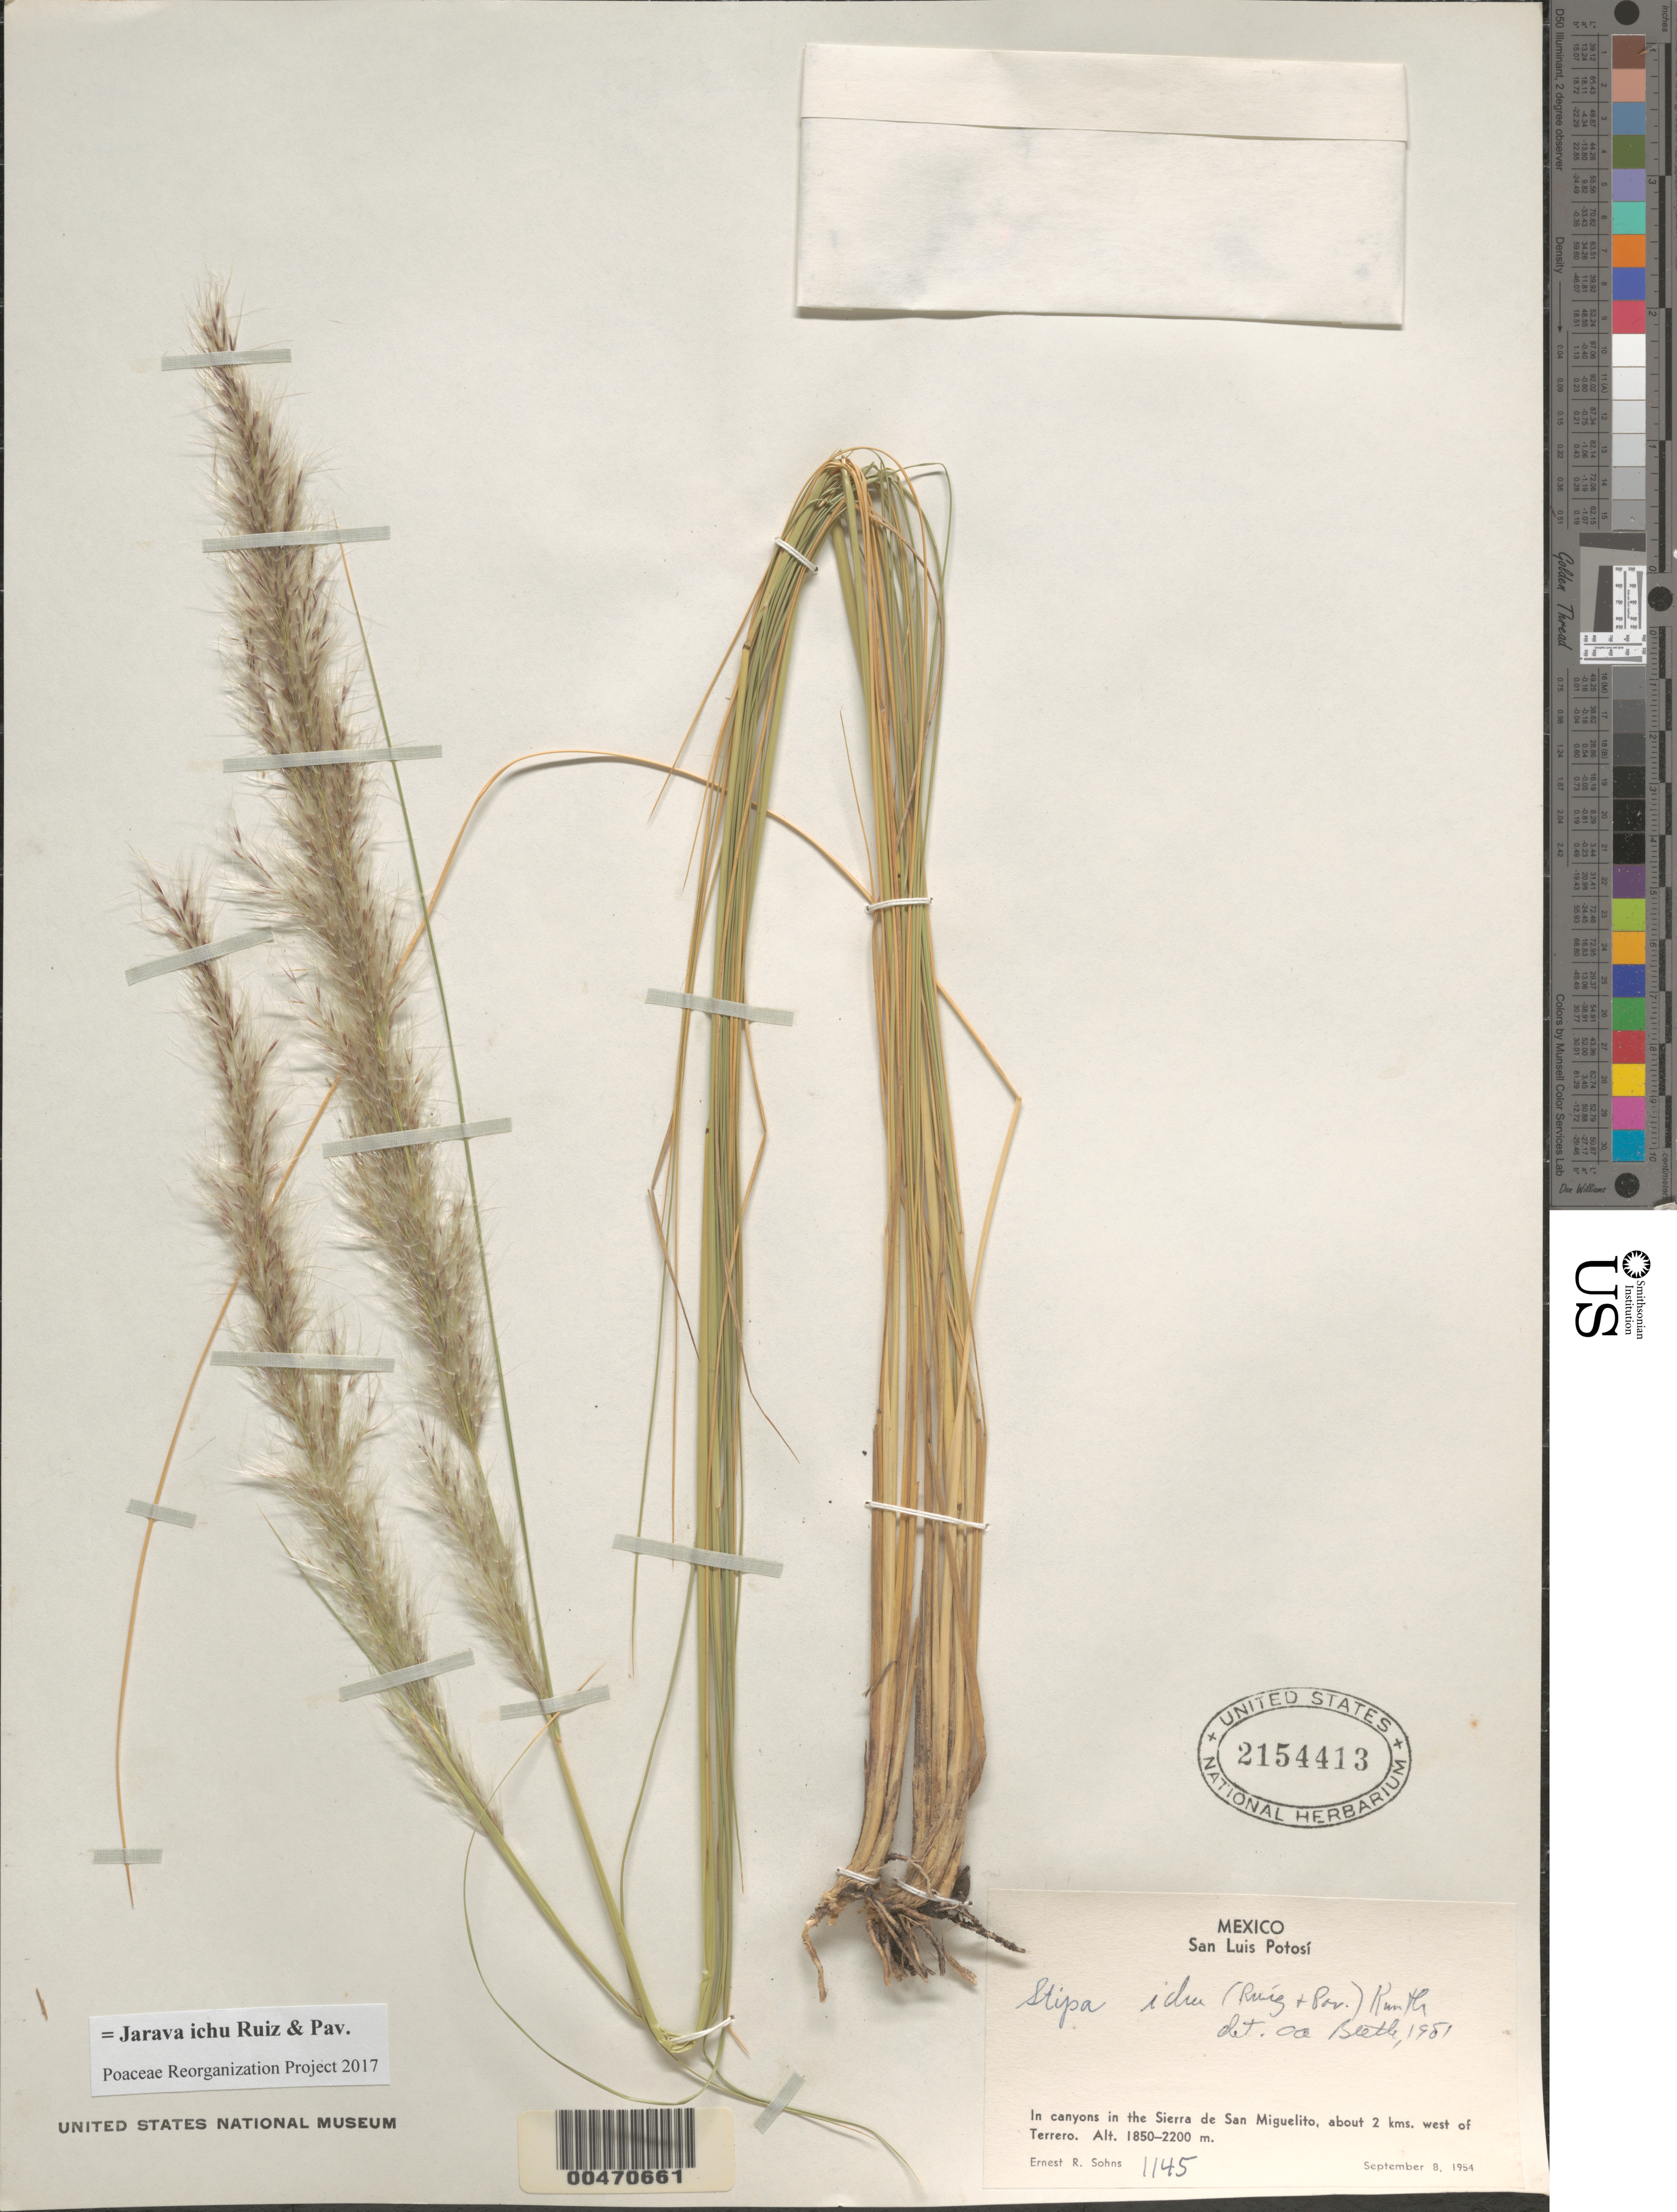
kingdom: Plantae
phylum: Tracheophyta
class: Liliopsida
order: Poales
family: Poaceae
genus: Jarava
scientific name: Jarava ichu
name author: Ruiz & Pav.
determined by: Poaceae Reorganization Project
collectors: E. R. Sohns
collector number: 1145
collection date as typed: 8 Sep 1954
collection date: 1954-09-08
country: Mexico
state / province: San Luis Potosi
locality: In the Sierra de San Miguelito, about 2 km W of Terrero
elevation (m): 1850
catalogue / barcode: US 2154413